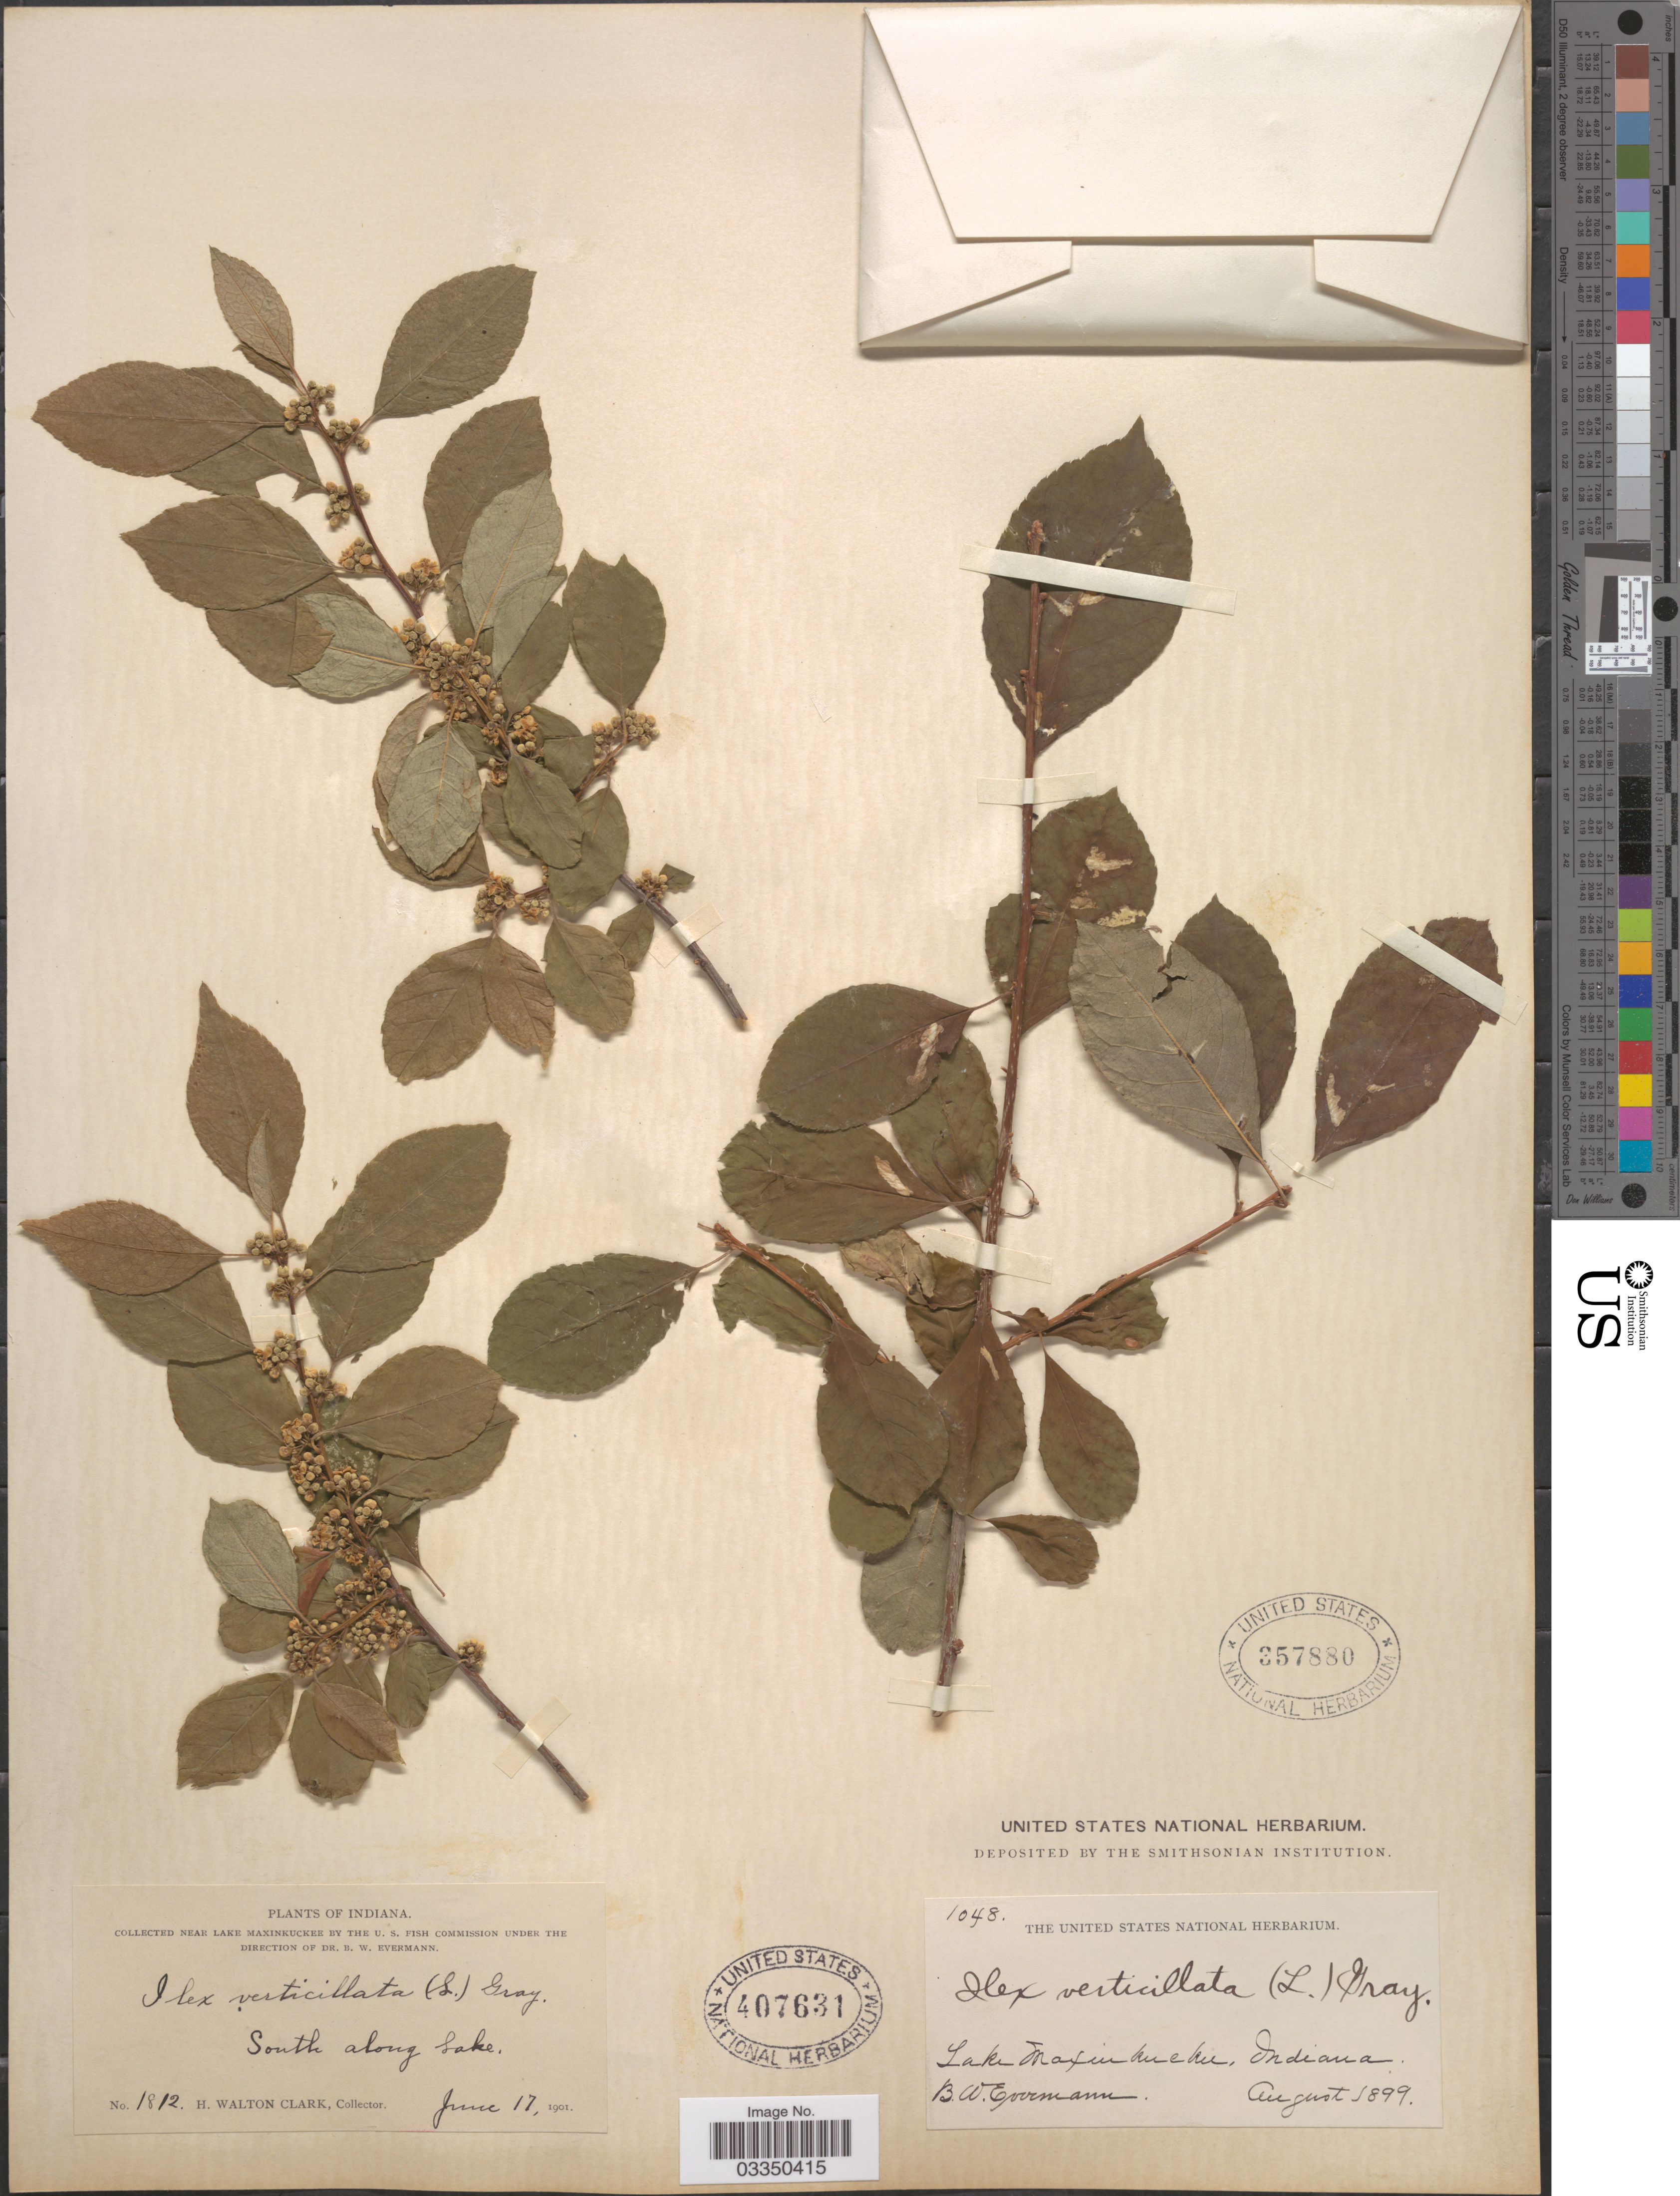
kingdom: Plantae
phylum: Tracheophyta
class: Magnoliopsida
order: Aquifoliales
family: Aquifoliaceae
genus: Ilex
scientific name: Ilex verticillata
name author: (L.) A. Gray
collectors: H. W. Clark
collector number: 1812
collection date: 1901-06-17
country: United States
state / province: Indiana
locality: Near Lake Maxinkuckee. South along Lake.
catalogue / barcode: US 357880